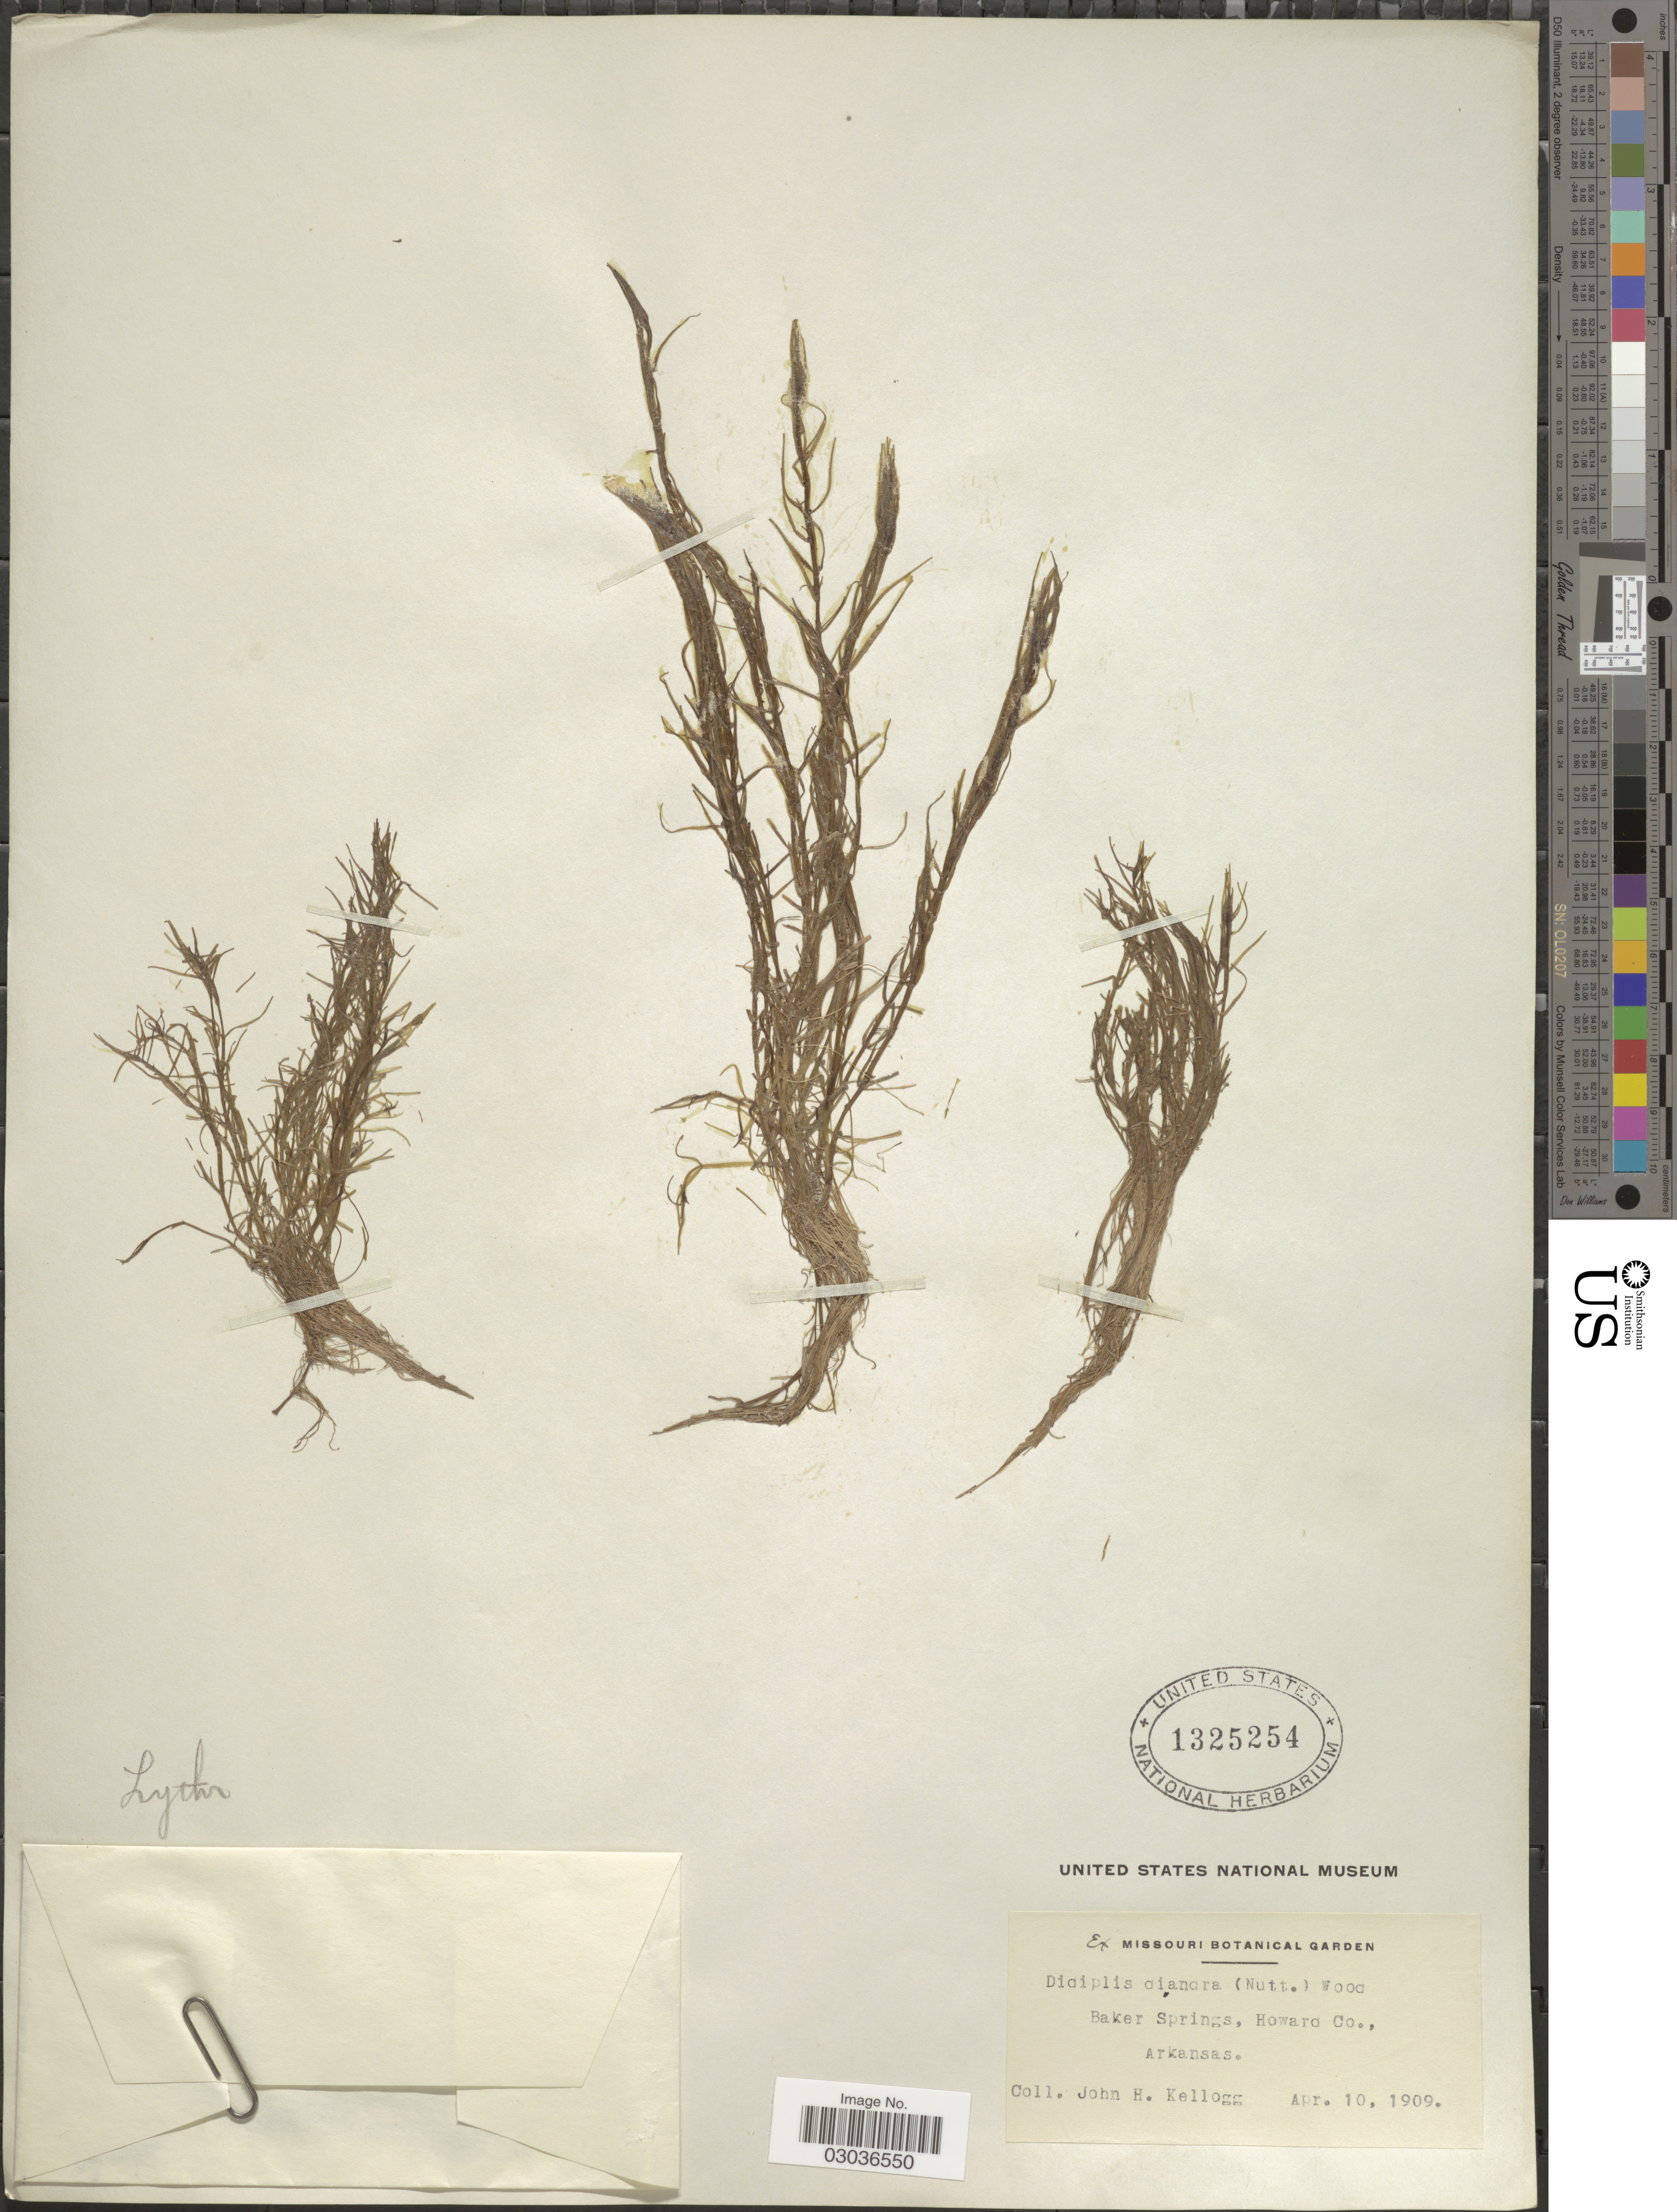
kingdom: Plantae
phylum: Tracheophyta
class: Magnoliopsida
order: Myrtales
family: Lythraceae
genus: Didiplis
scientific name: Didiplis diandra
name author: (Nutt. ex DC.) Alph. Wood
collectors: J. H. Kellogg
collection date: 1909-04-10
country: United States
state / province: Arkansas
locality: Baker Springs, Howard Co.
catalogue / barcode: US 1325254